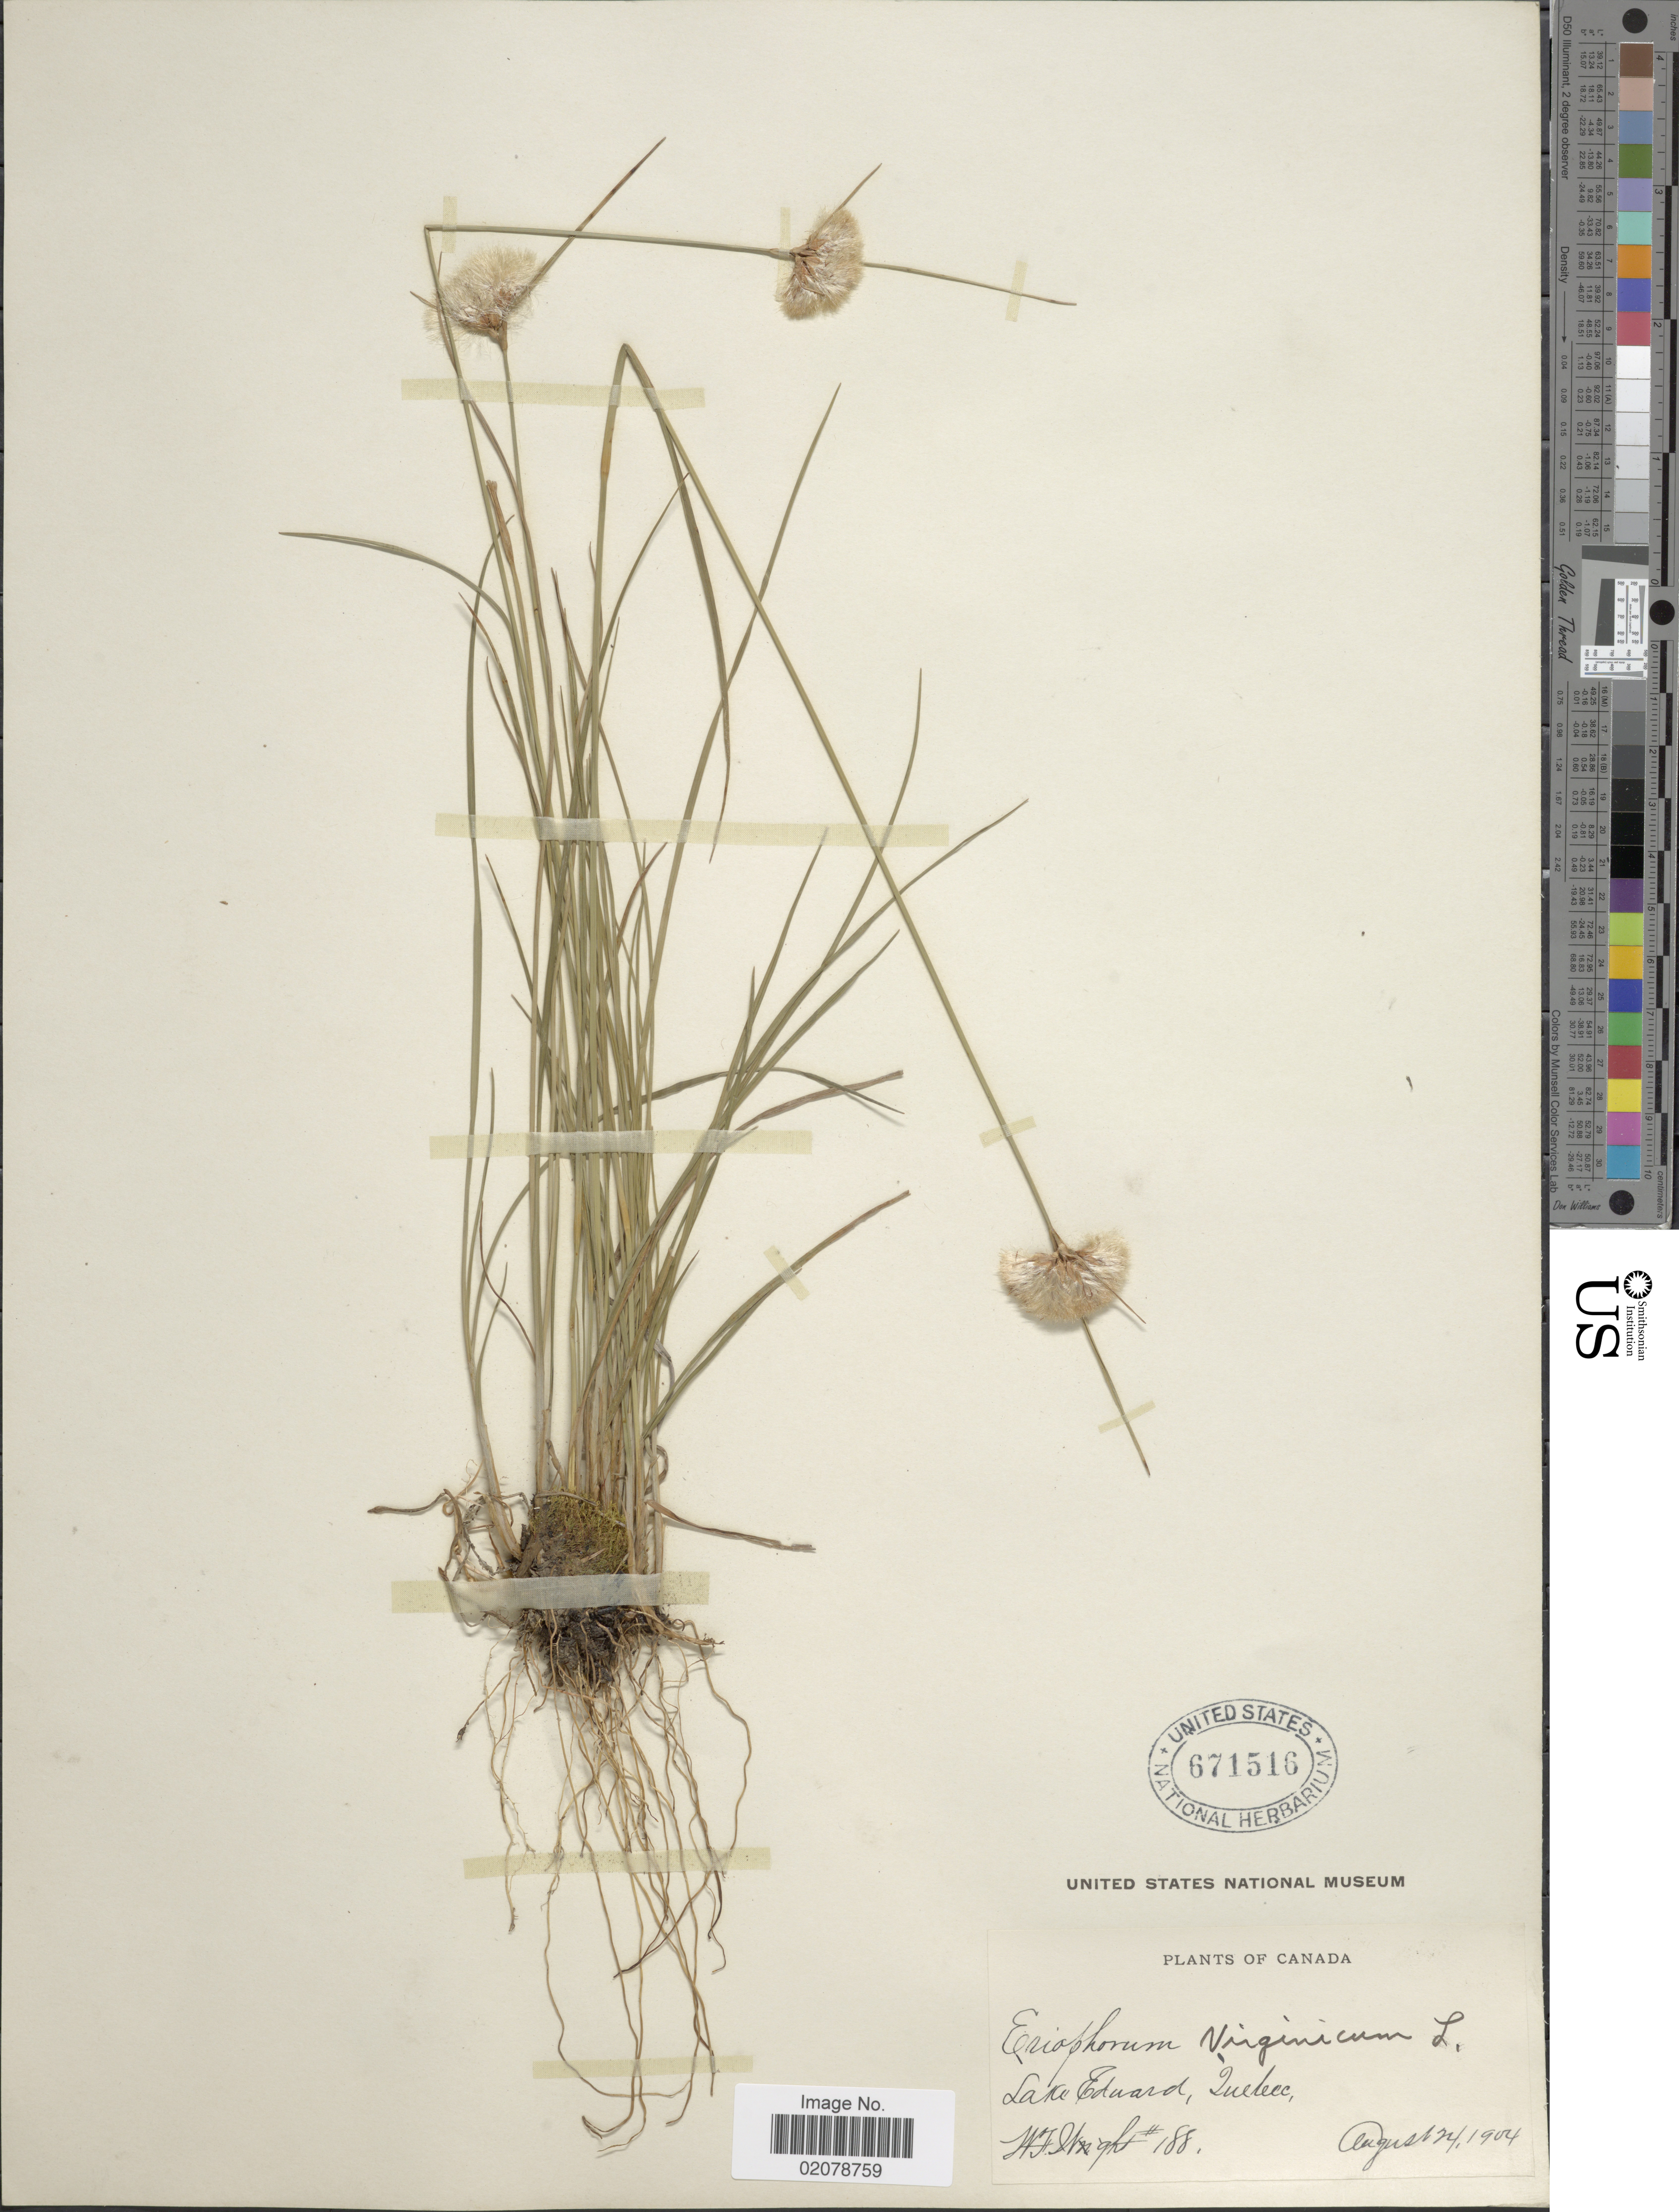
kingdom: Plantae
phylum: Tracheophyta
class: Liliopsida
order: Poales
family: Cyperaceae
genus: Eriophorum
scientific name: Eriophorum virginicum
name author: L.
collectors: W. F. Wright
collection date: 1904-08-24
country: Canada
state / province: Quebec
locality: Lake Edward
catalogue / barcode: US 671516